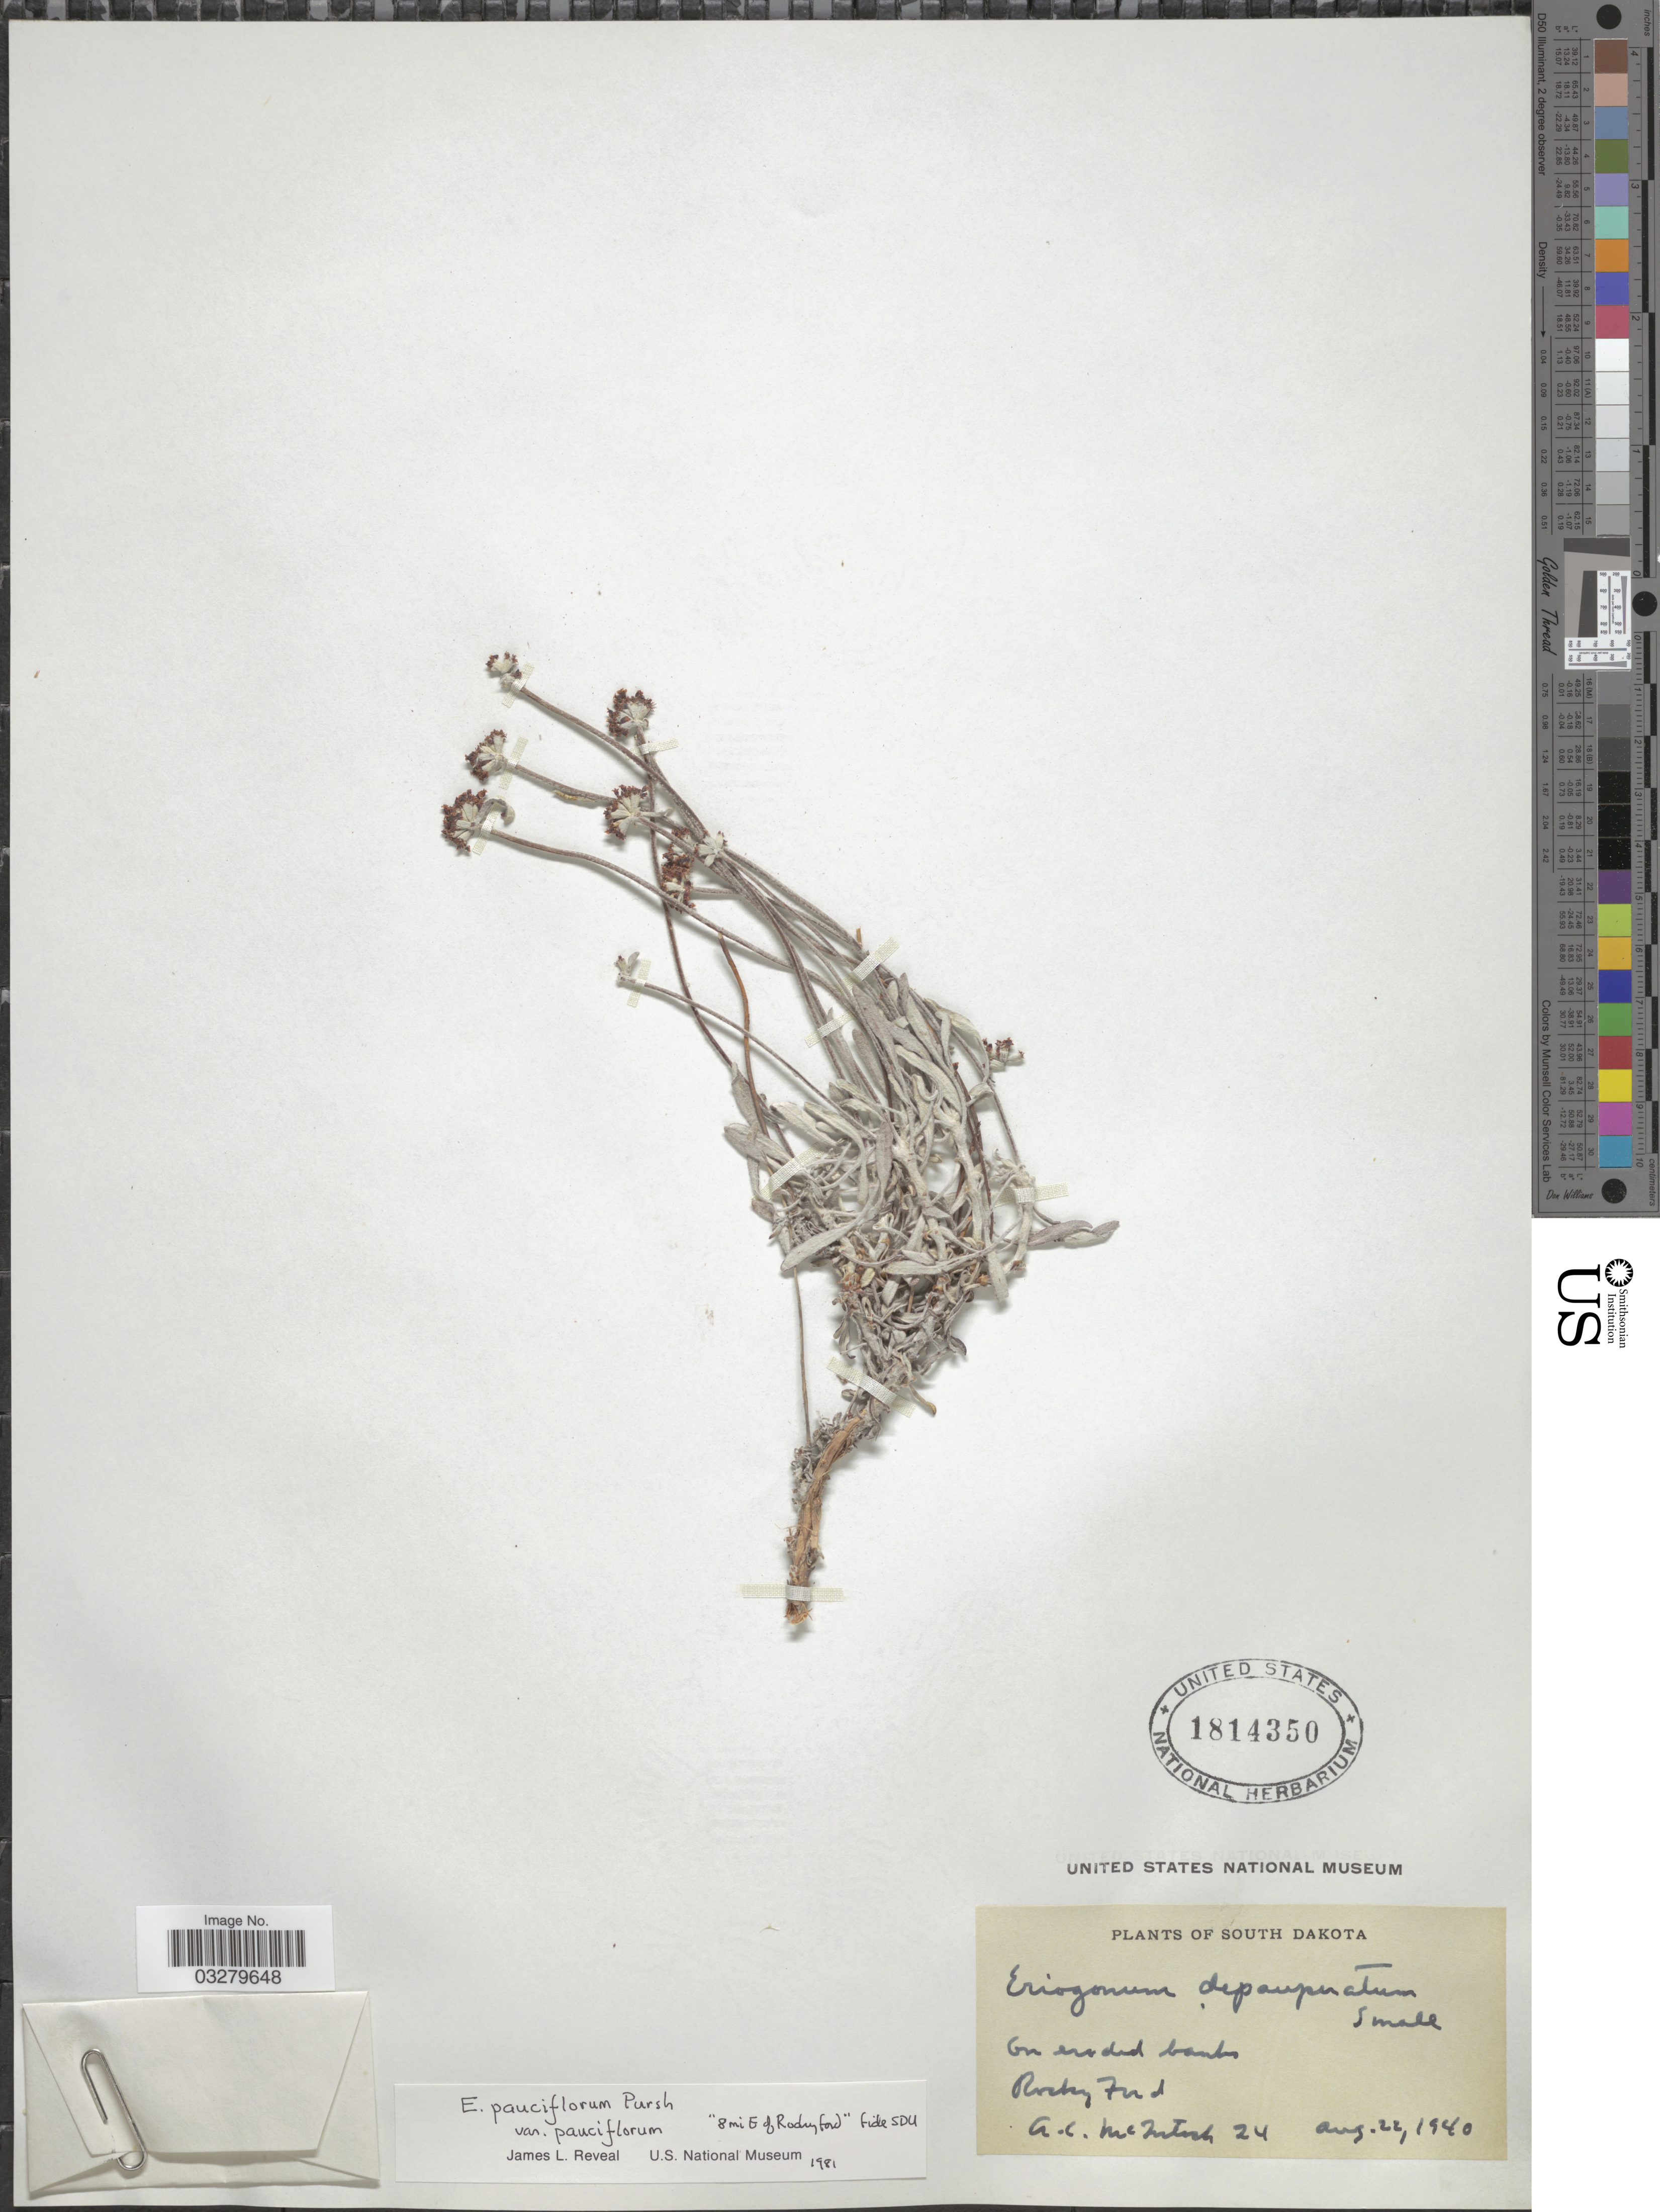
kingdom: Plantae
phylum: Tracheophyta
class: Magnoliopsida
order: Caryophyllales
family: Polygonaceae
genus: Eriogonum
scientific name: Eriogonum pauciflorum var. pauciflorum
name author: Pursh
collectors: A. McIntosh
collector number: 24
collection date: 1940-08-22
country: United States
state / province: South Dakota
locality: Rocky Ford.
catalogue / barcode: US 1814350